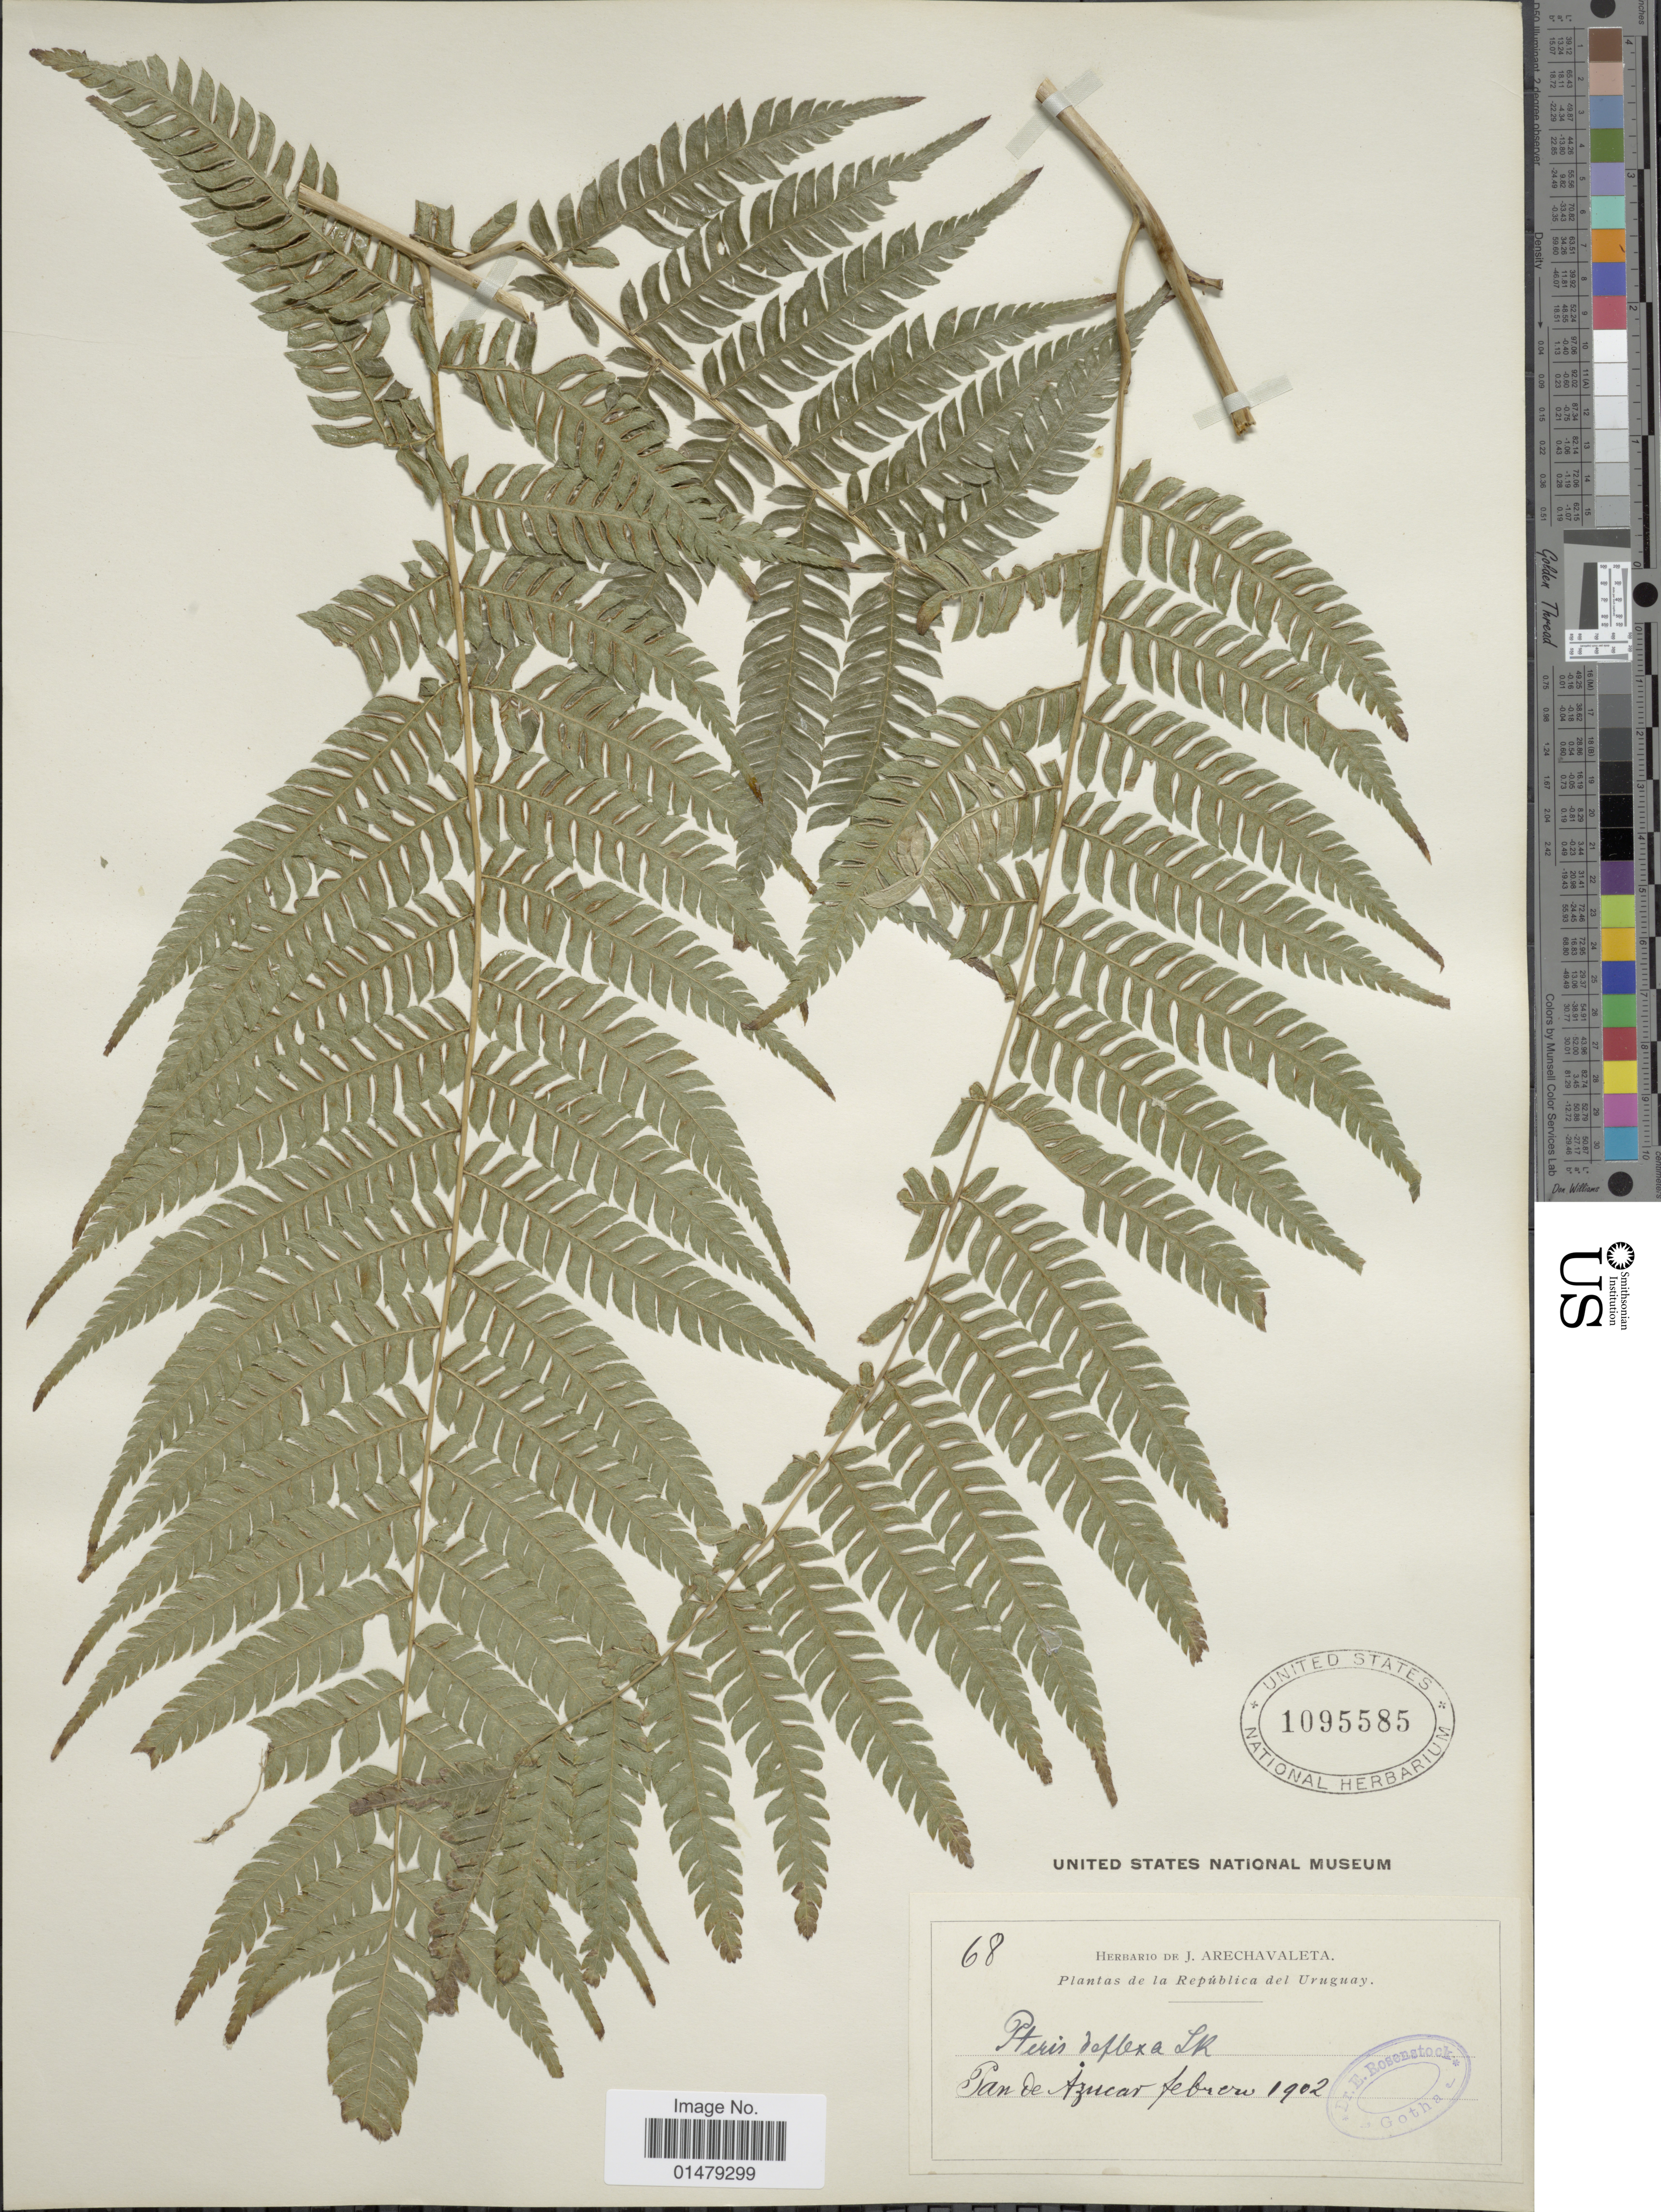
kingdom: Plantae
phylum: Tracheophyta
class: Polypodiopsida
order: Polypodiales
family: Pteridaceae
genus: Pteris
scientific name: Pteris deflexa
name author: Link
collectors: ex herb. Arechavaleta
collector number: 68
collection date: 1902-02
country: Uruguay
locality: Plantas de la Republica del Uruguay. Pan de Azúcar.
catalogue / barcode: US 1095585